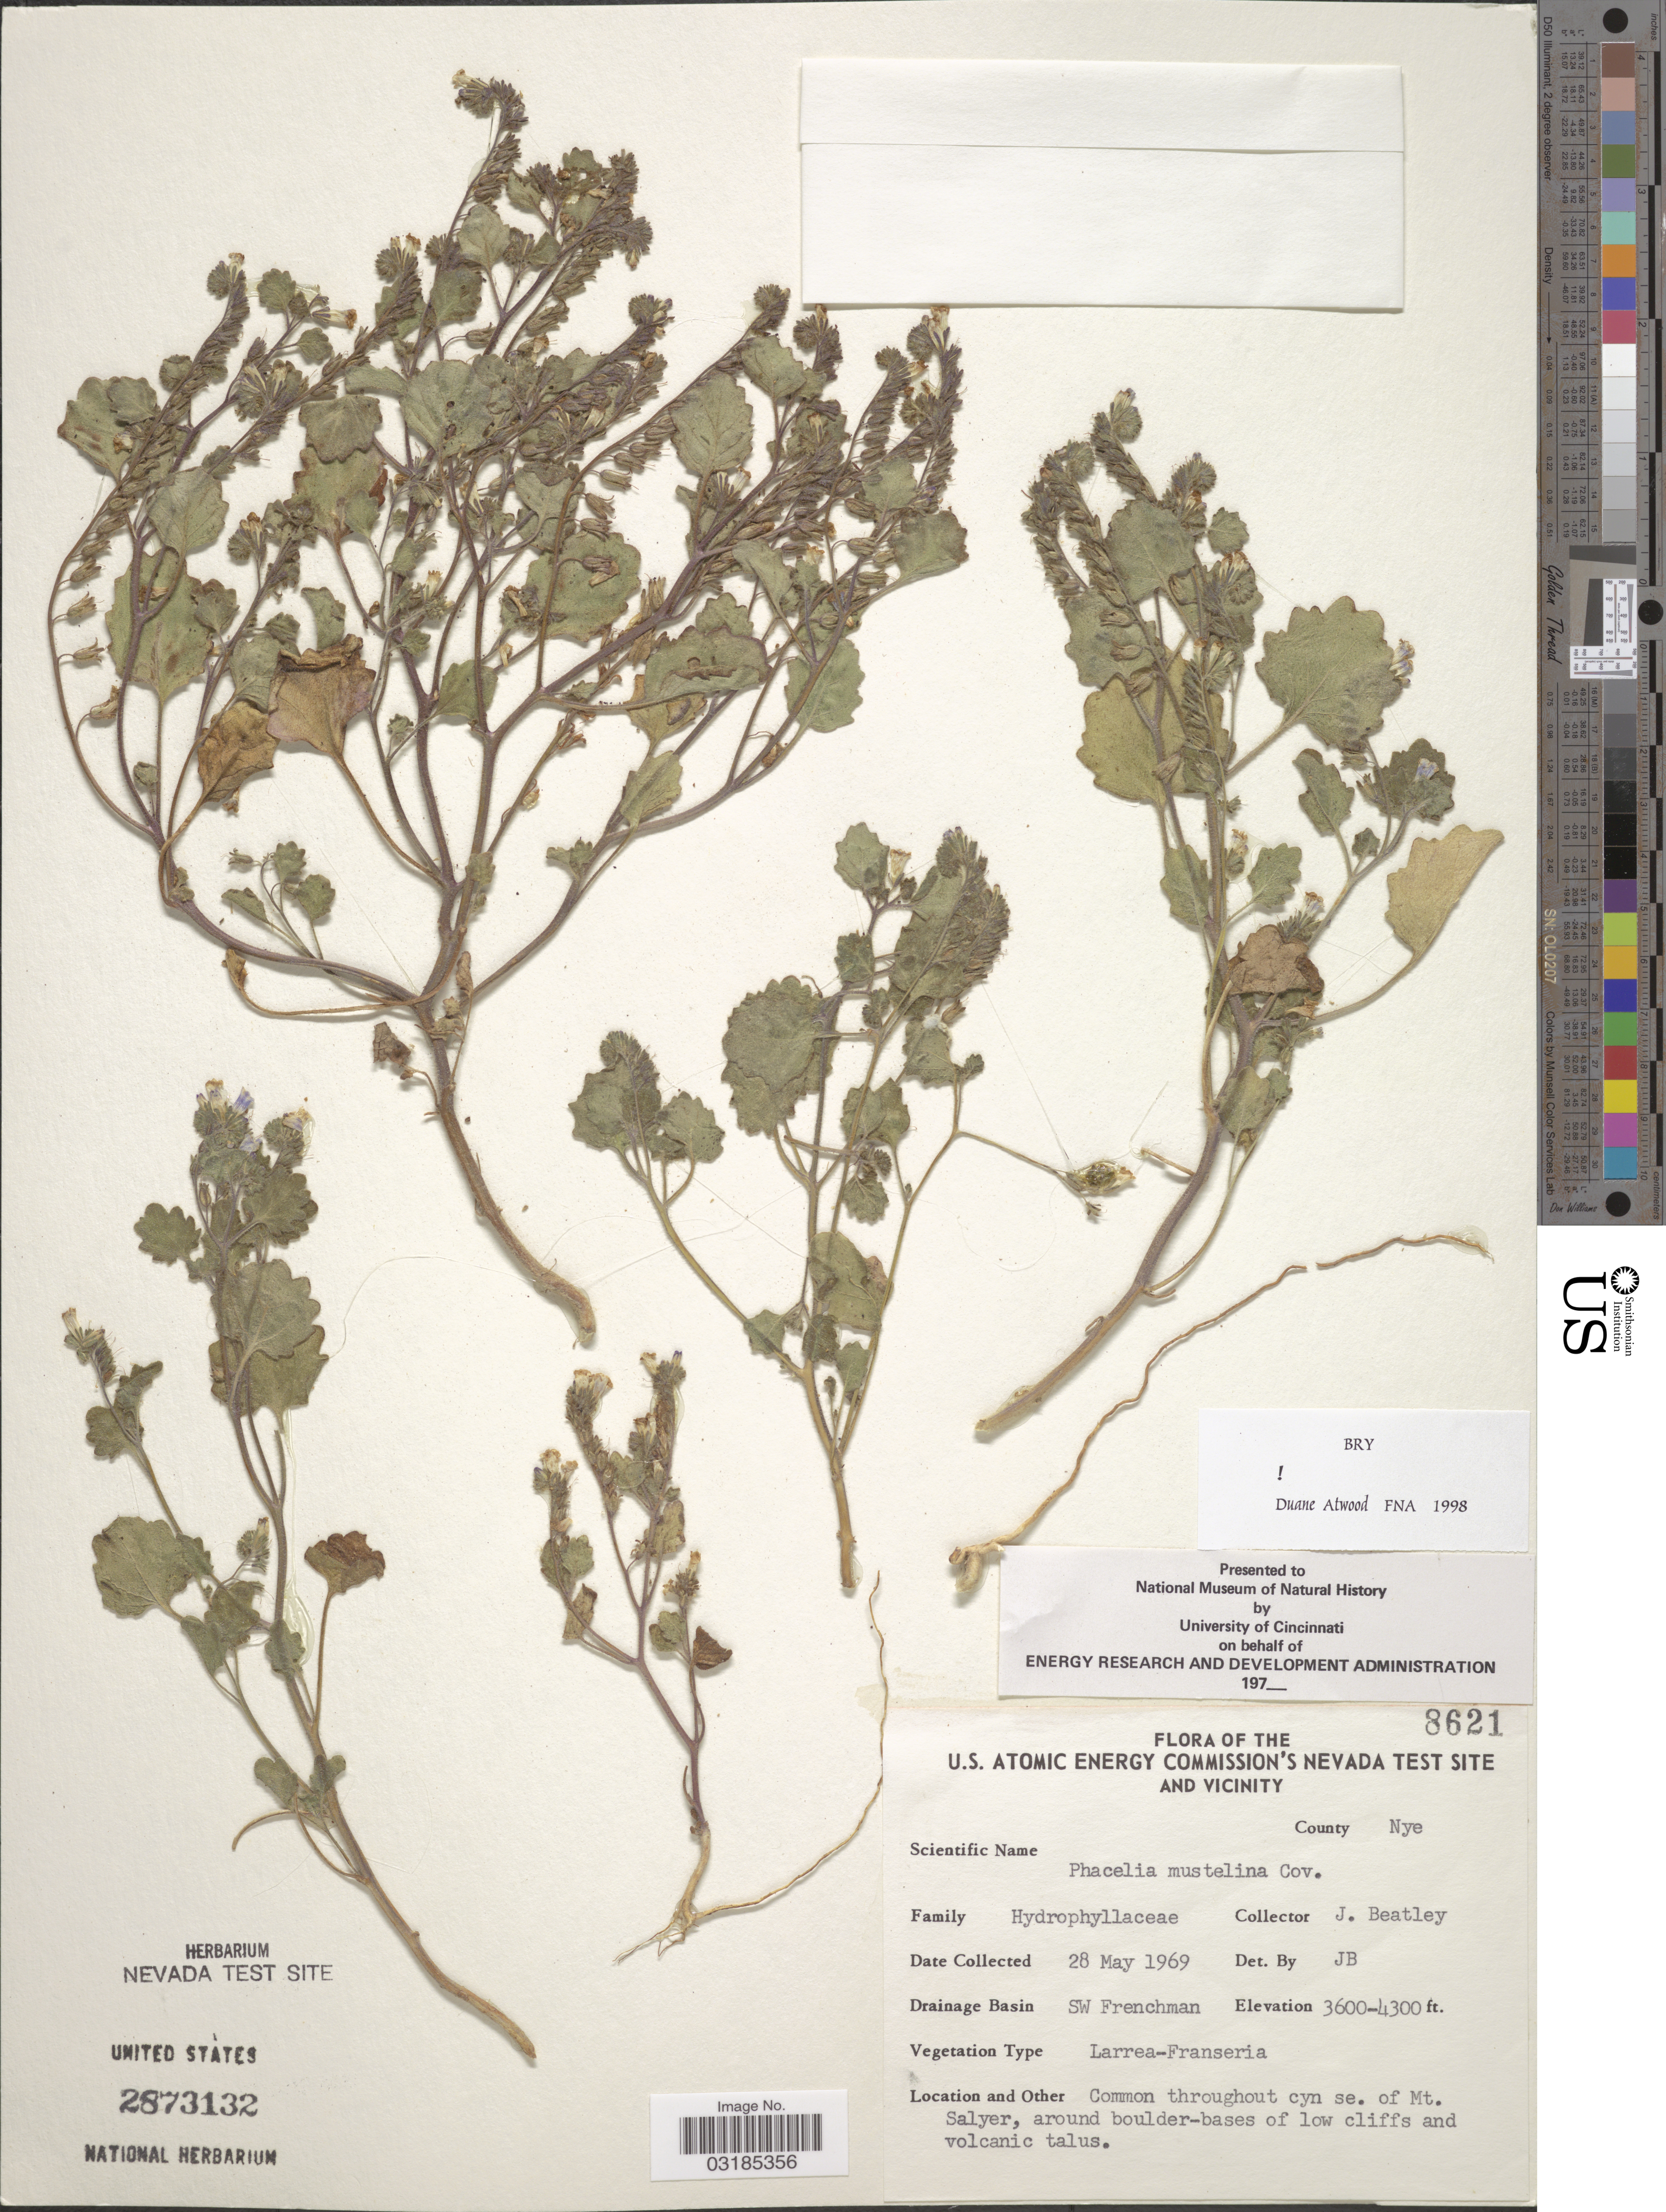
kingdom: Plantae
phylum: Tracheophyta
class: Magnoliopsida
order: Boraginales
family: Hydrophyllaceae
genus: Phacelia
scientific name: Phacelia mustelina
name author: Coville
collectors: J. C. Beatley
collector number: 8621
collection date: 1969-05-28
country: United States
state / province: Nevada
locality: U.S. Atomic Energy Commission's Nevada Test Site and Vicinity. County Nye. Drainage Basin SW Frenchman. Throughout cyn se. of Mt. Salyer, around boulder-bases of low cliffs and volcanic talus.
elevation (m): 1097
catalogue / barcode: US 2873132